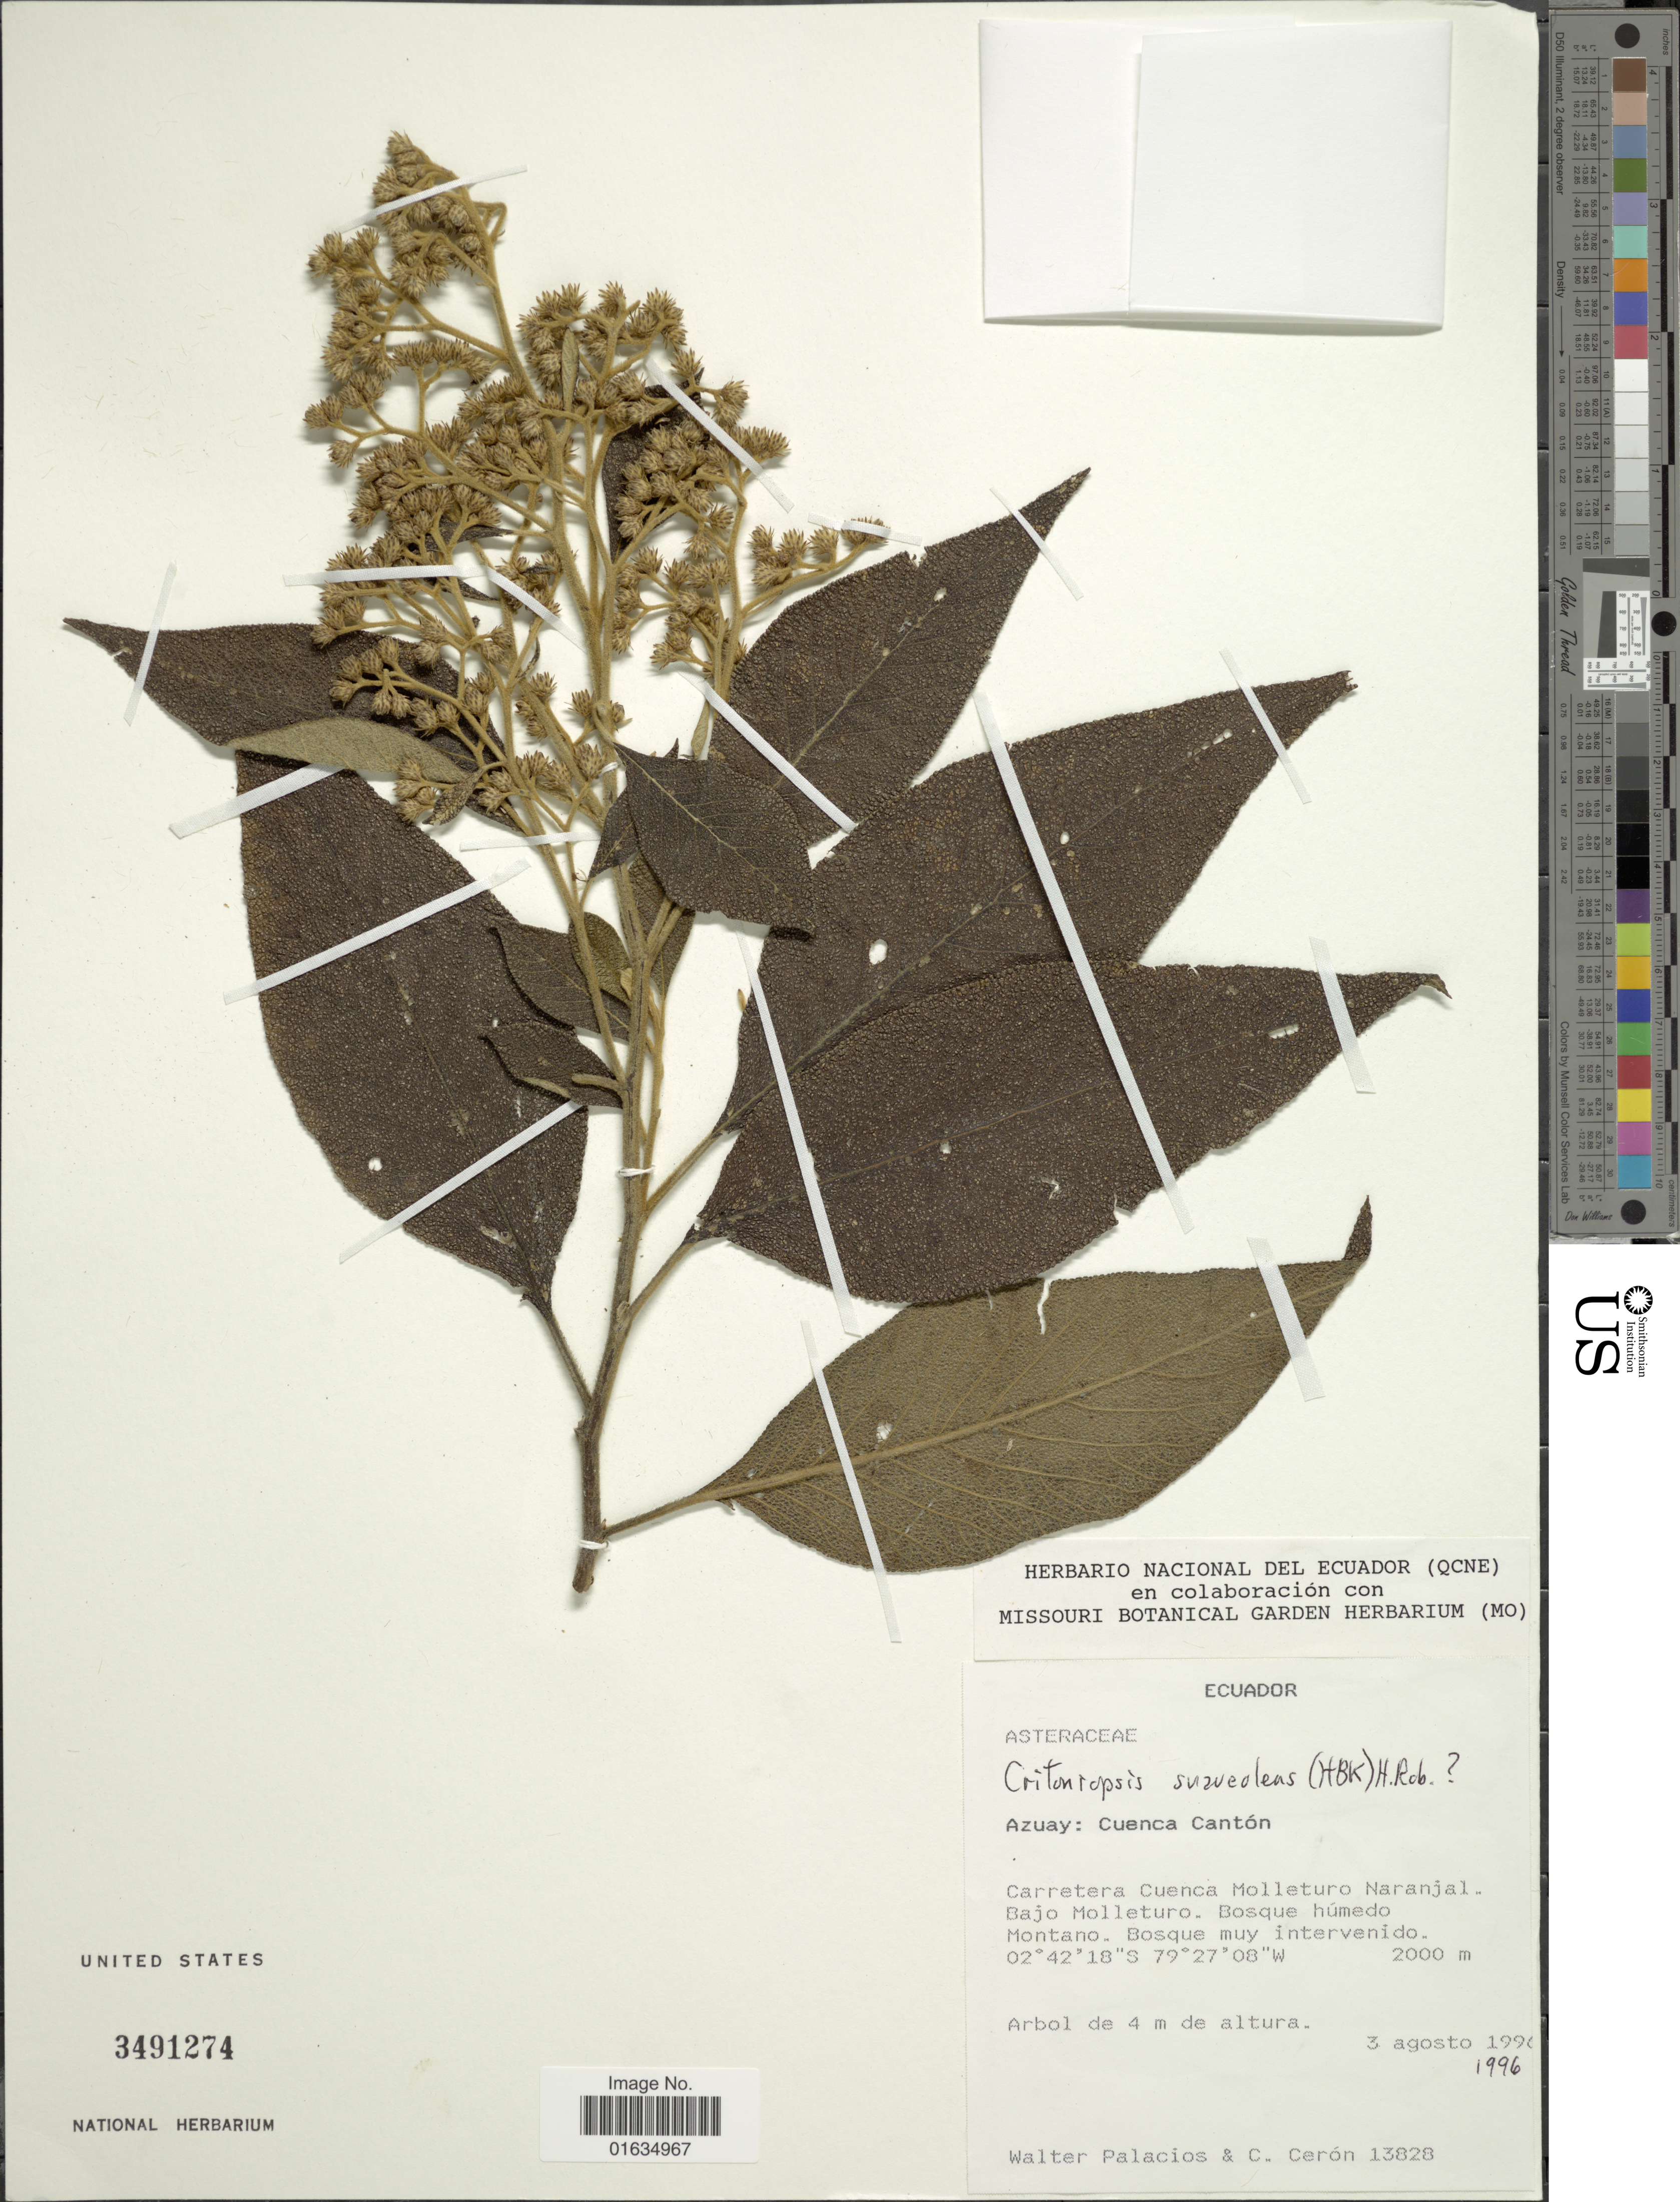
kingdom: Plantae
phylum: Tracheophyta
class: Magnoliopsida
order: Asterales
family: Asteraceae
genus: Critoniopsis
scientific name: Critoniopsis suaveolens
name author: (Kunth) H. Rob.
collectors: W. Palacios & C. E. Cerón M.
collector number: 13828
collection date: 1996-08-03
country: Ecuador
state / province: Azuay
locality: Cuenca Canton, Carretera Cuenca Molleturo Naranjal-Bajo Molletura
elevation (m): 2000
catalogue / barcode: US 3491274